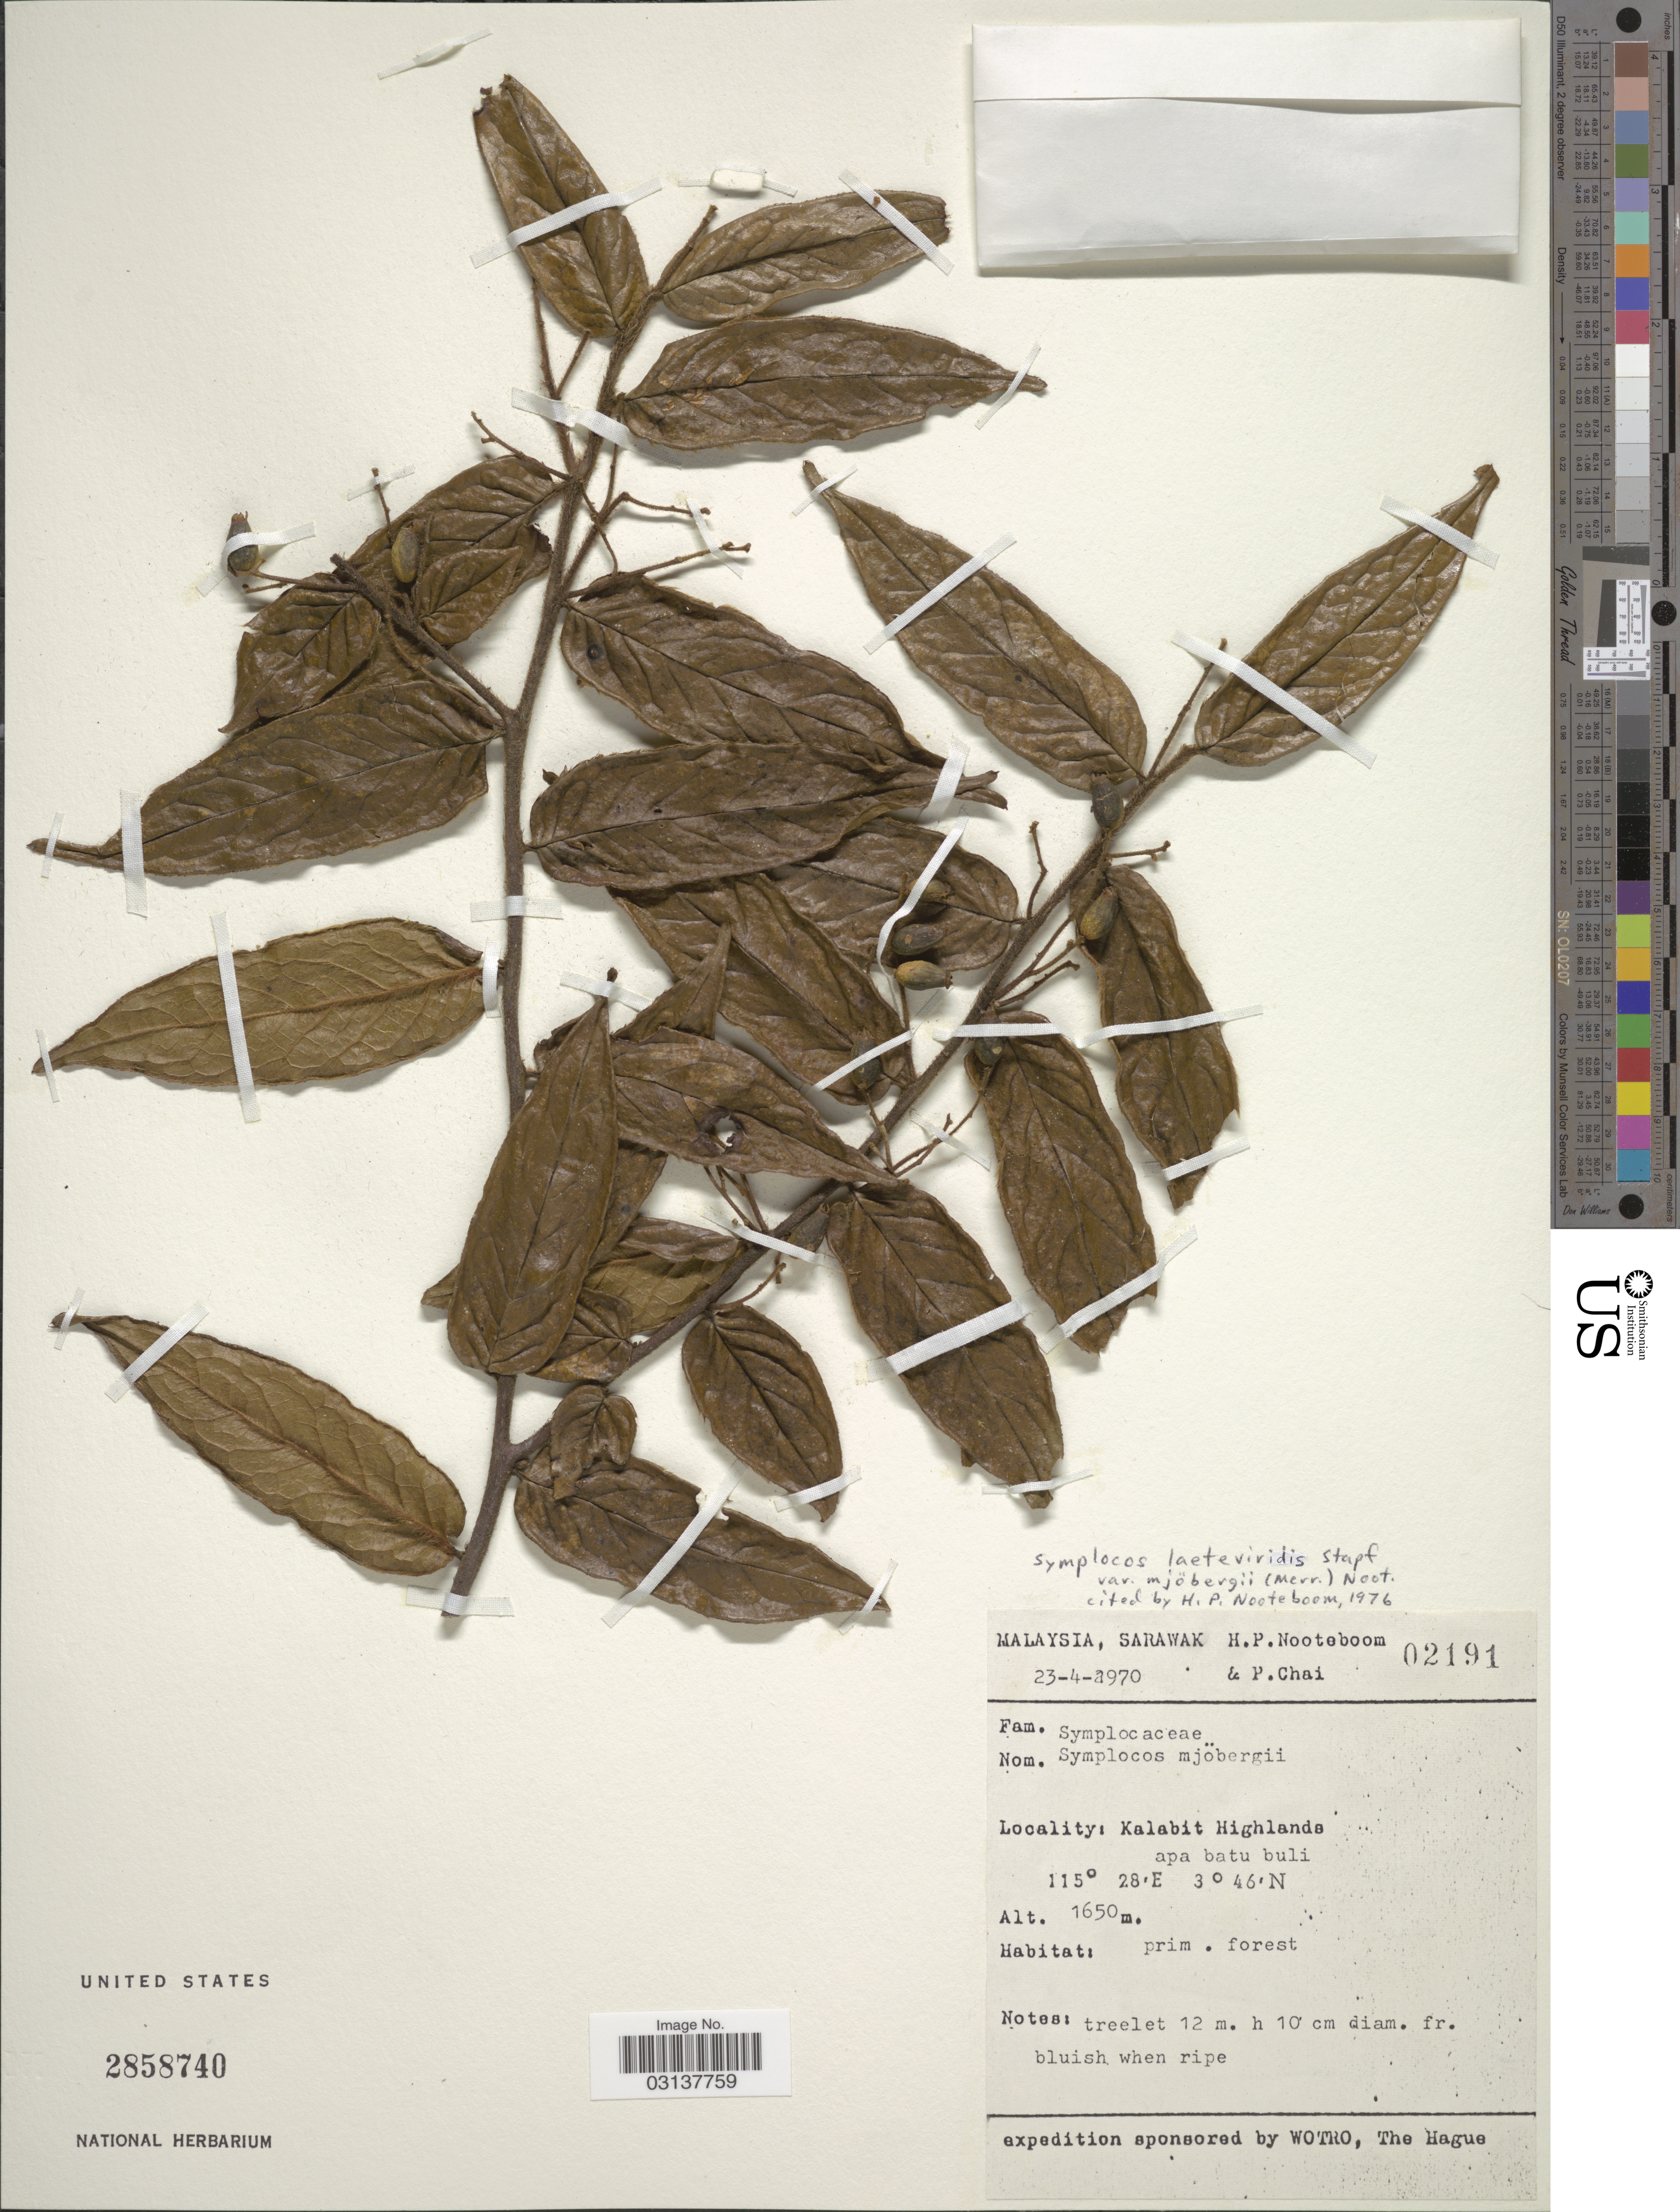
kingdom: Plantae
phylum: Tracheophyta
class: Magnoliopsida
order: Ericales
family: Symplocaceae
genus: Symplocos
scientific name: Symplocos laeteviridis var. mjoebergii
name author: (Merr.) Noot.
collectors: H. P. Nooteboom & P. Chai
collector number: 02191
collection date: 1970-04-23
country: Malaysia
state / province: Sarawak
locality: Kalabit Highlands, apa batu buli.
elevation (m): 1650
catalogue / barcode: US 2858740